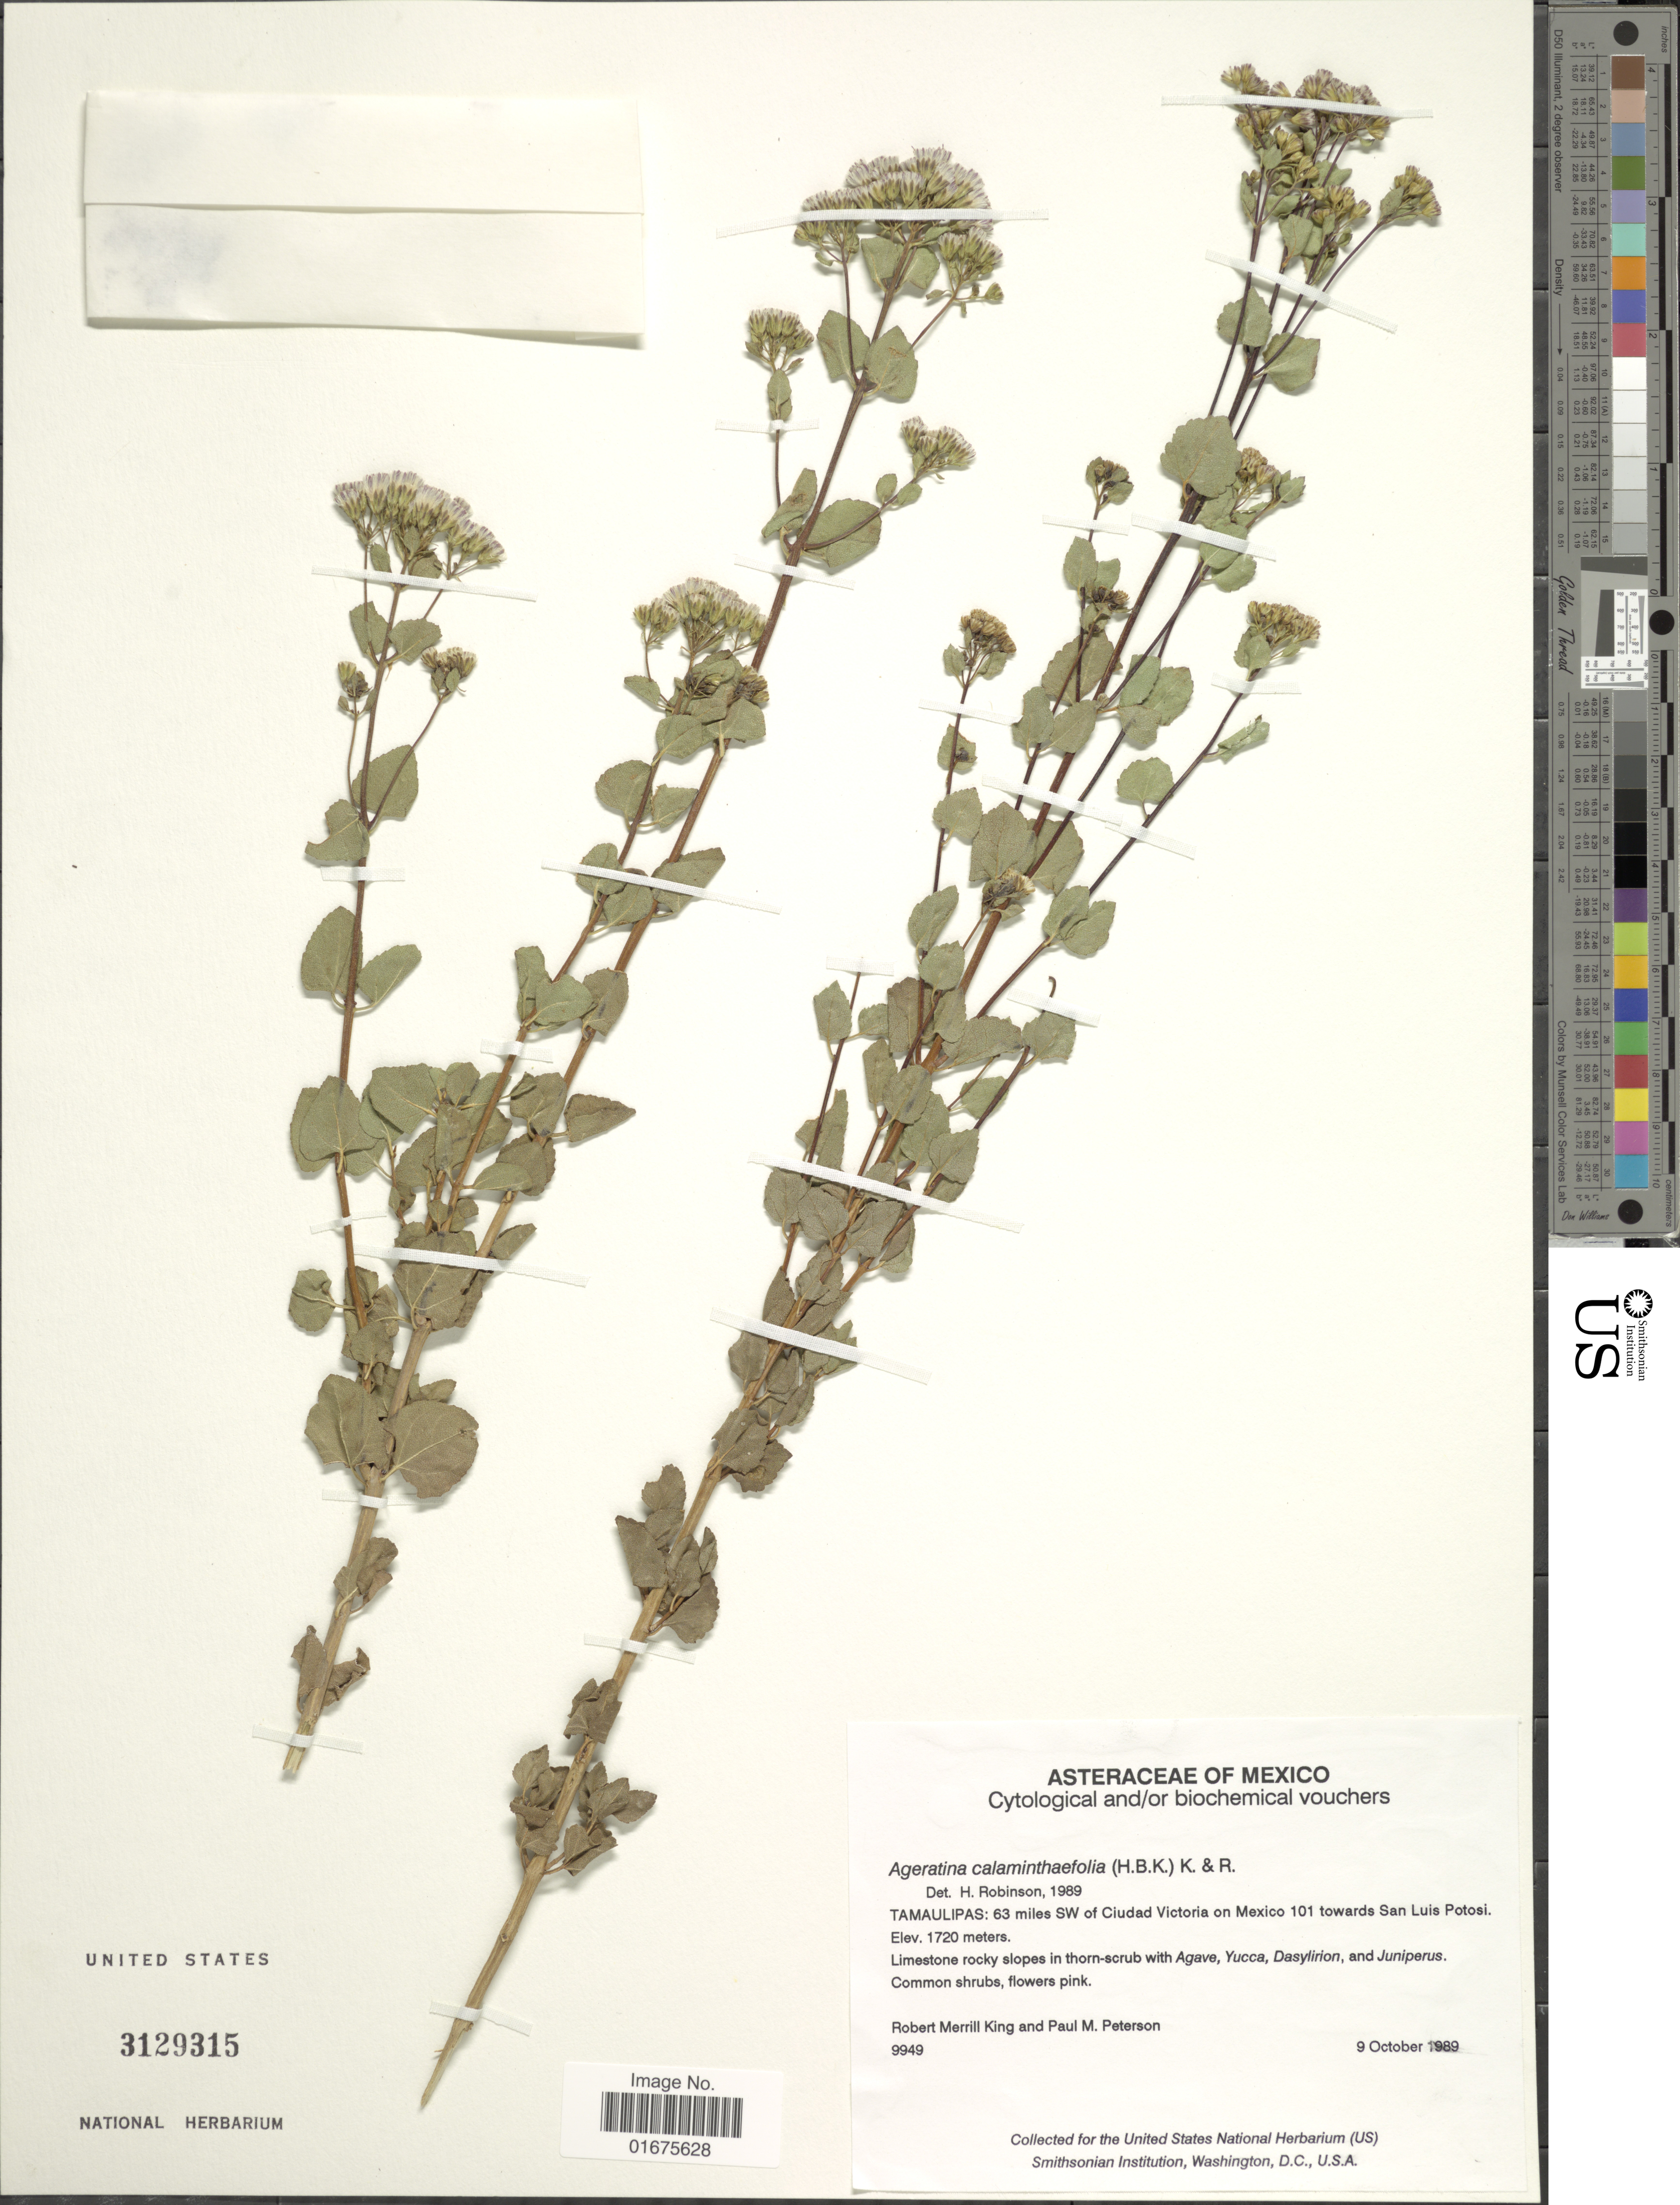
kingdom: Plantae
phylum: Tracheophyta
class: Magnoliopsida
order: Asterales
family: Asteraceae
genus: Ageratina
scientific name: Ageratina calaminthaefolia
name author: (Kunth) R.M. King & H. Rob.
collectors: R. M. King & P. M. Peterson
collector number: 9949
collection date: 1989-10-09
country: Mexico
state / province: Tamaulipas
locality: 63 miles SW of Ciudad Victoria on Mexico 101 towards San Luis Potosi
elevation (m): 1720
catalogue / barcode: US 3129315